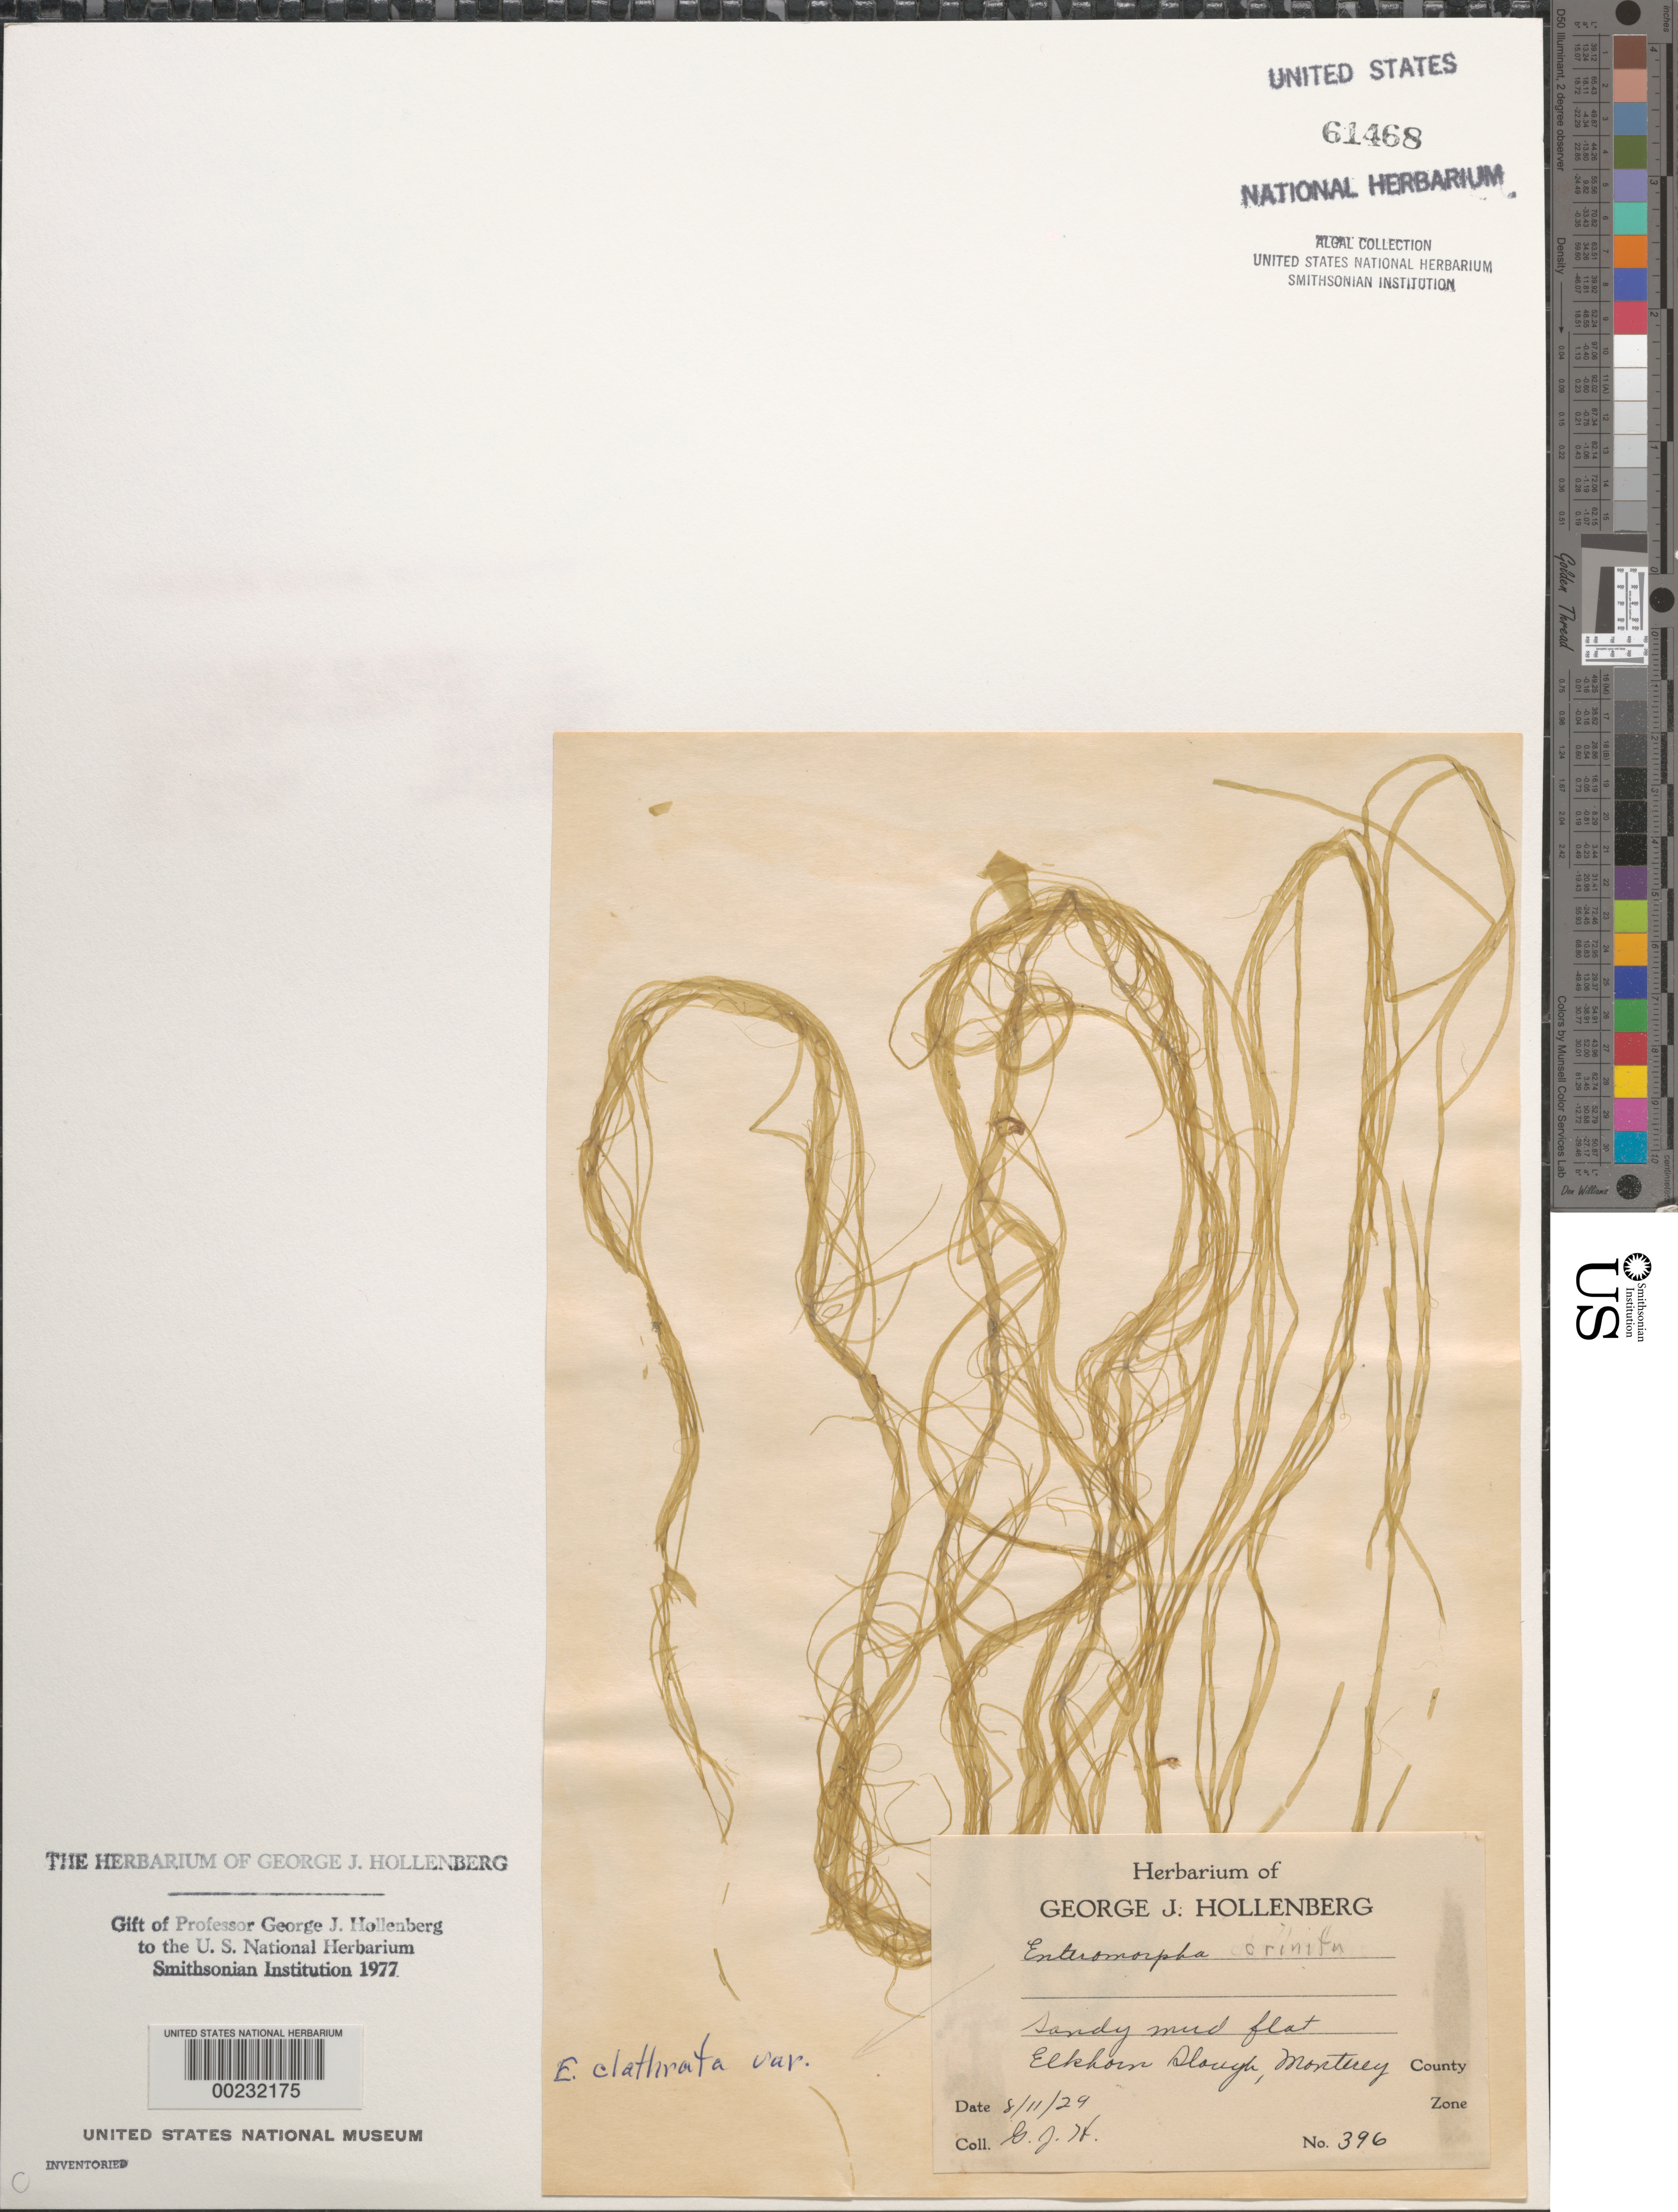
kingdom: Plantae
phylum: Chlorophyta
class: Ulvophyceae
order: Cladophorales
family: Cladophoraceae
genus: Cladophora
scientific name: Cladophora vagabunda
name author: (L.) C. Hoek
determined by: Algae name updating Project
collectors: G. Hollenberg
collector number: GJH 396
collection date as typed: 11 Aug 1929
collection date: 1929-08-11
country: United States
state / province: California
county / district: Monterey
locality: Elkhorn Slough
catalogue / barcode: US 61468